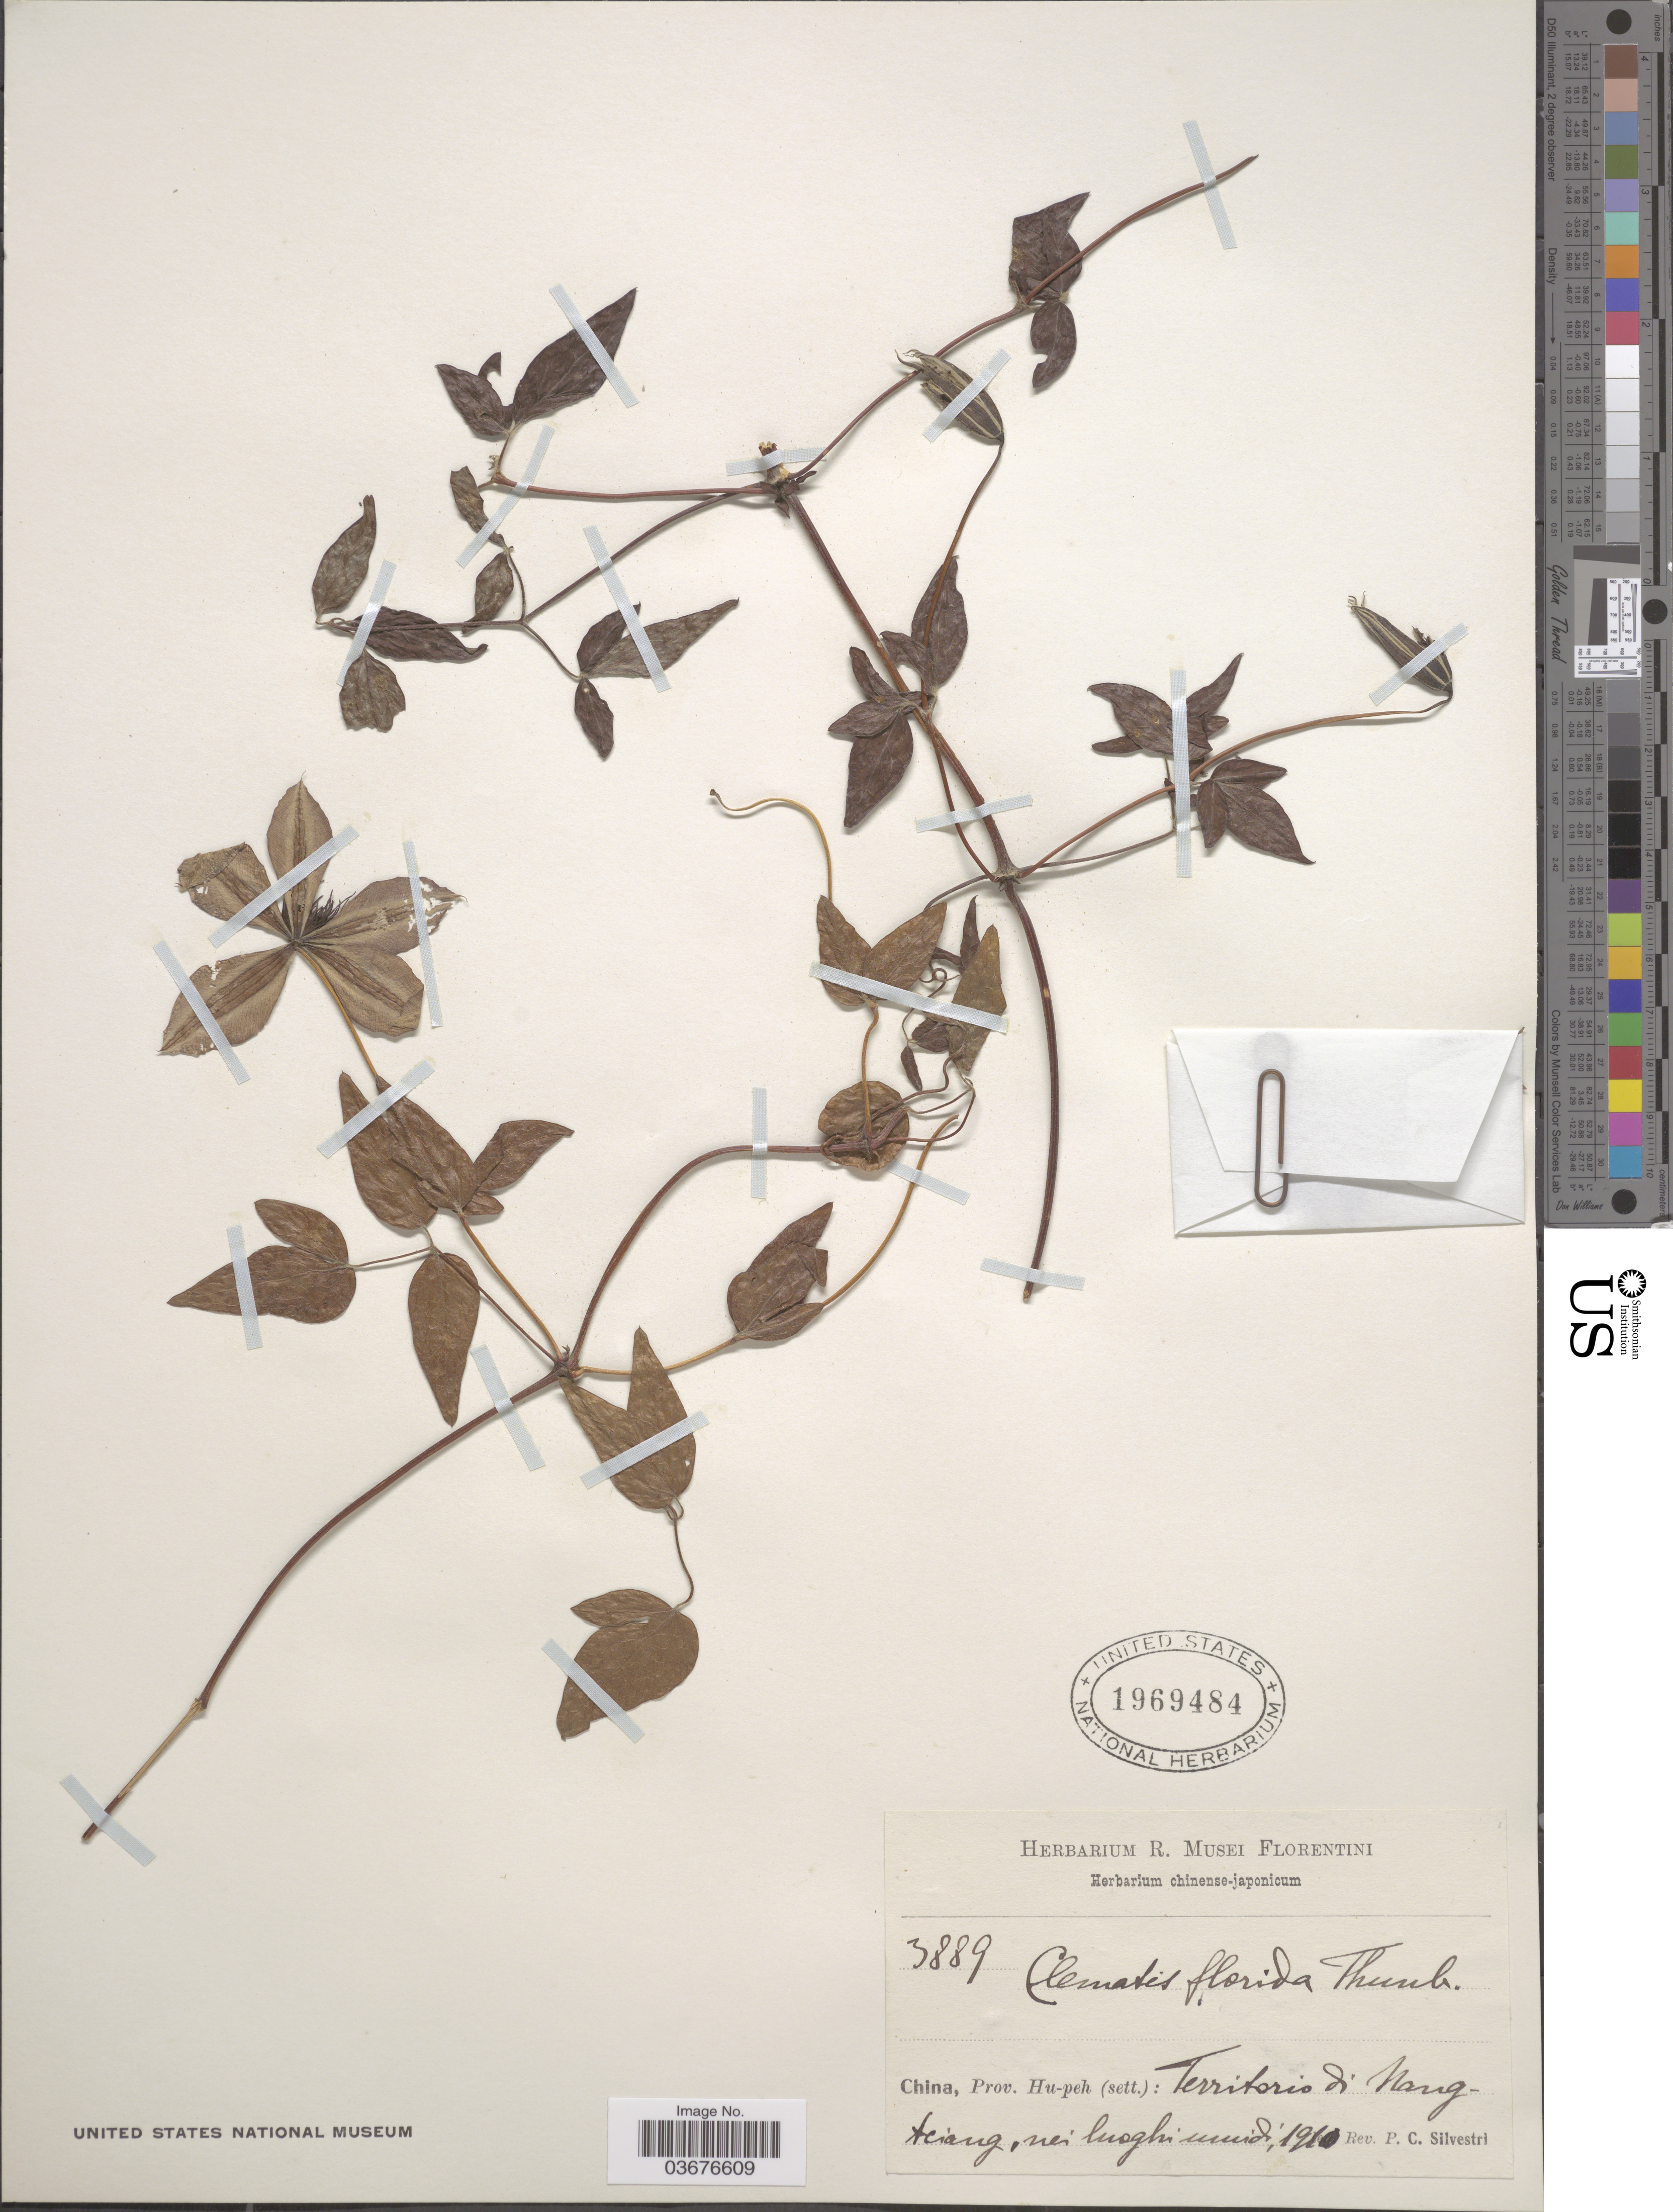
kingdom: Plantae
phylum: Tracheophyta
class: Magnoliopsida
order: Ranunculales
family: Ranunculaceae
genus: Clematis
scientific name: Clematis florida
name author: Thunb.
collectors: P. Silvestri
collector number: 3889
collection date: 1910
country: China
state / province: Hubei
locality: Prov. Hu-peh (sett.): Territorio Si Nangteriang. [interpreted]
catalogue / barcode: US 1969484